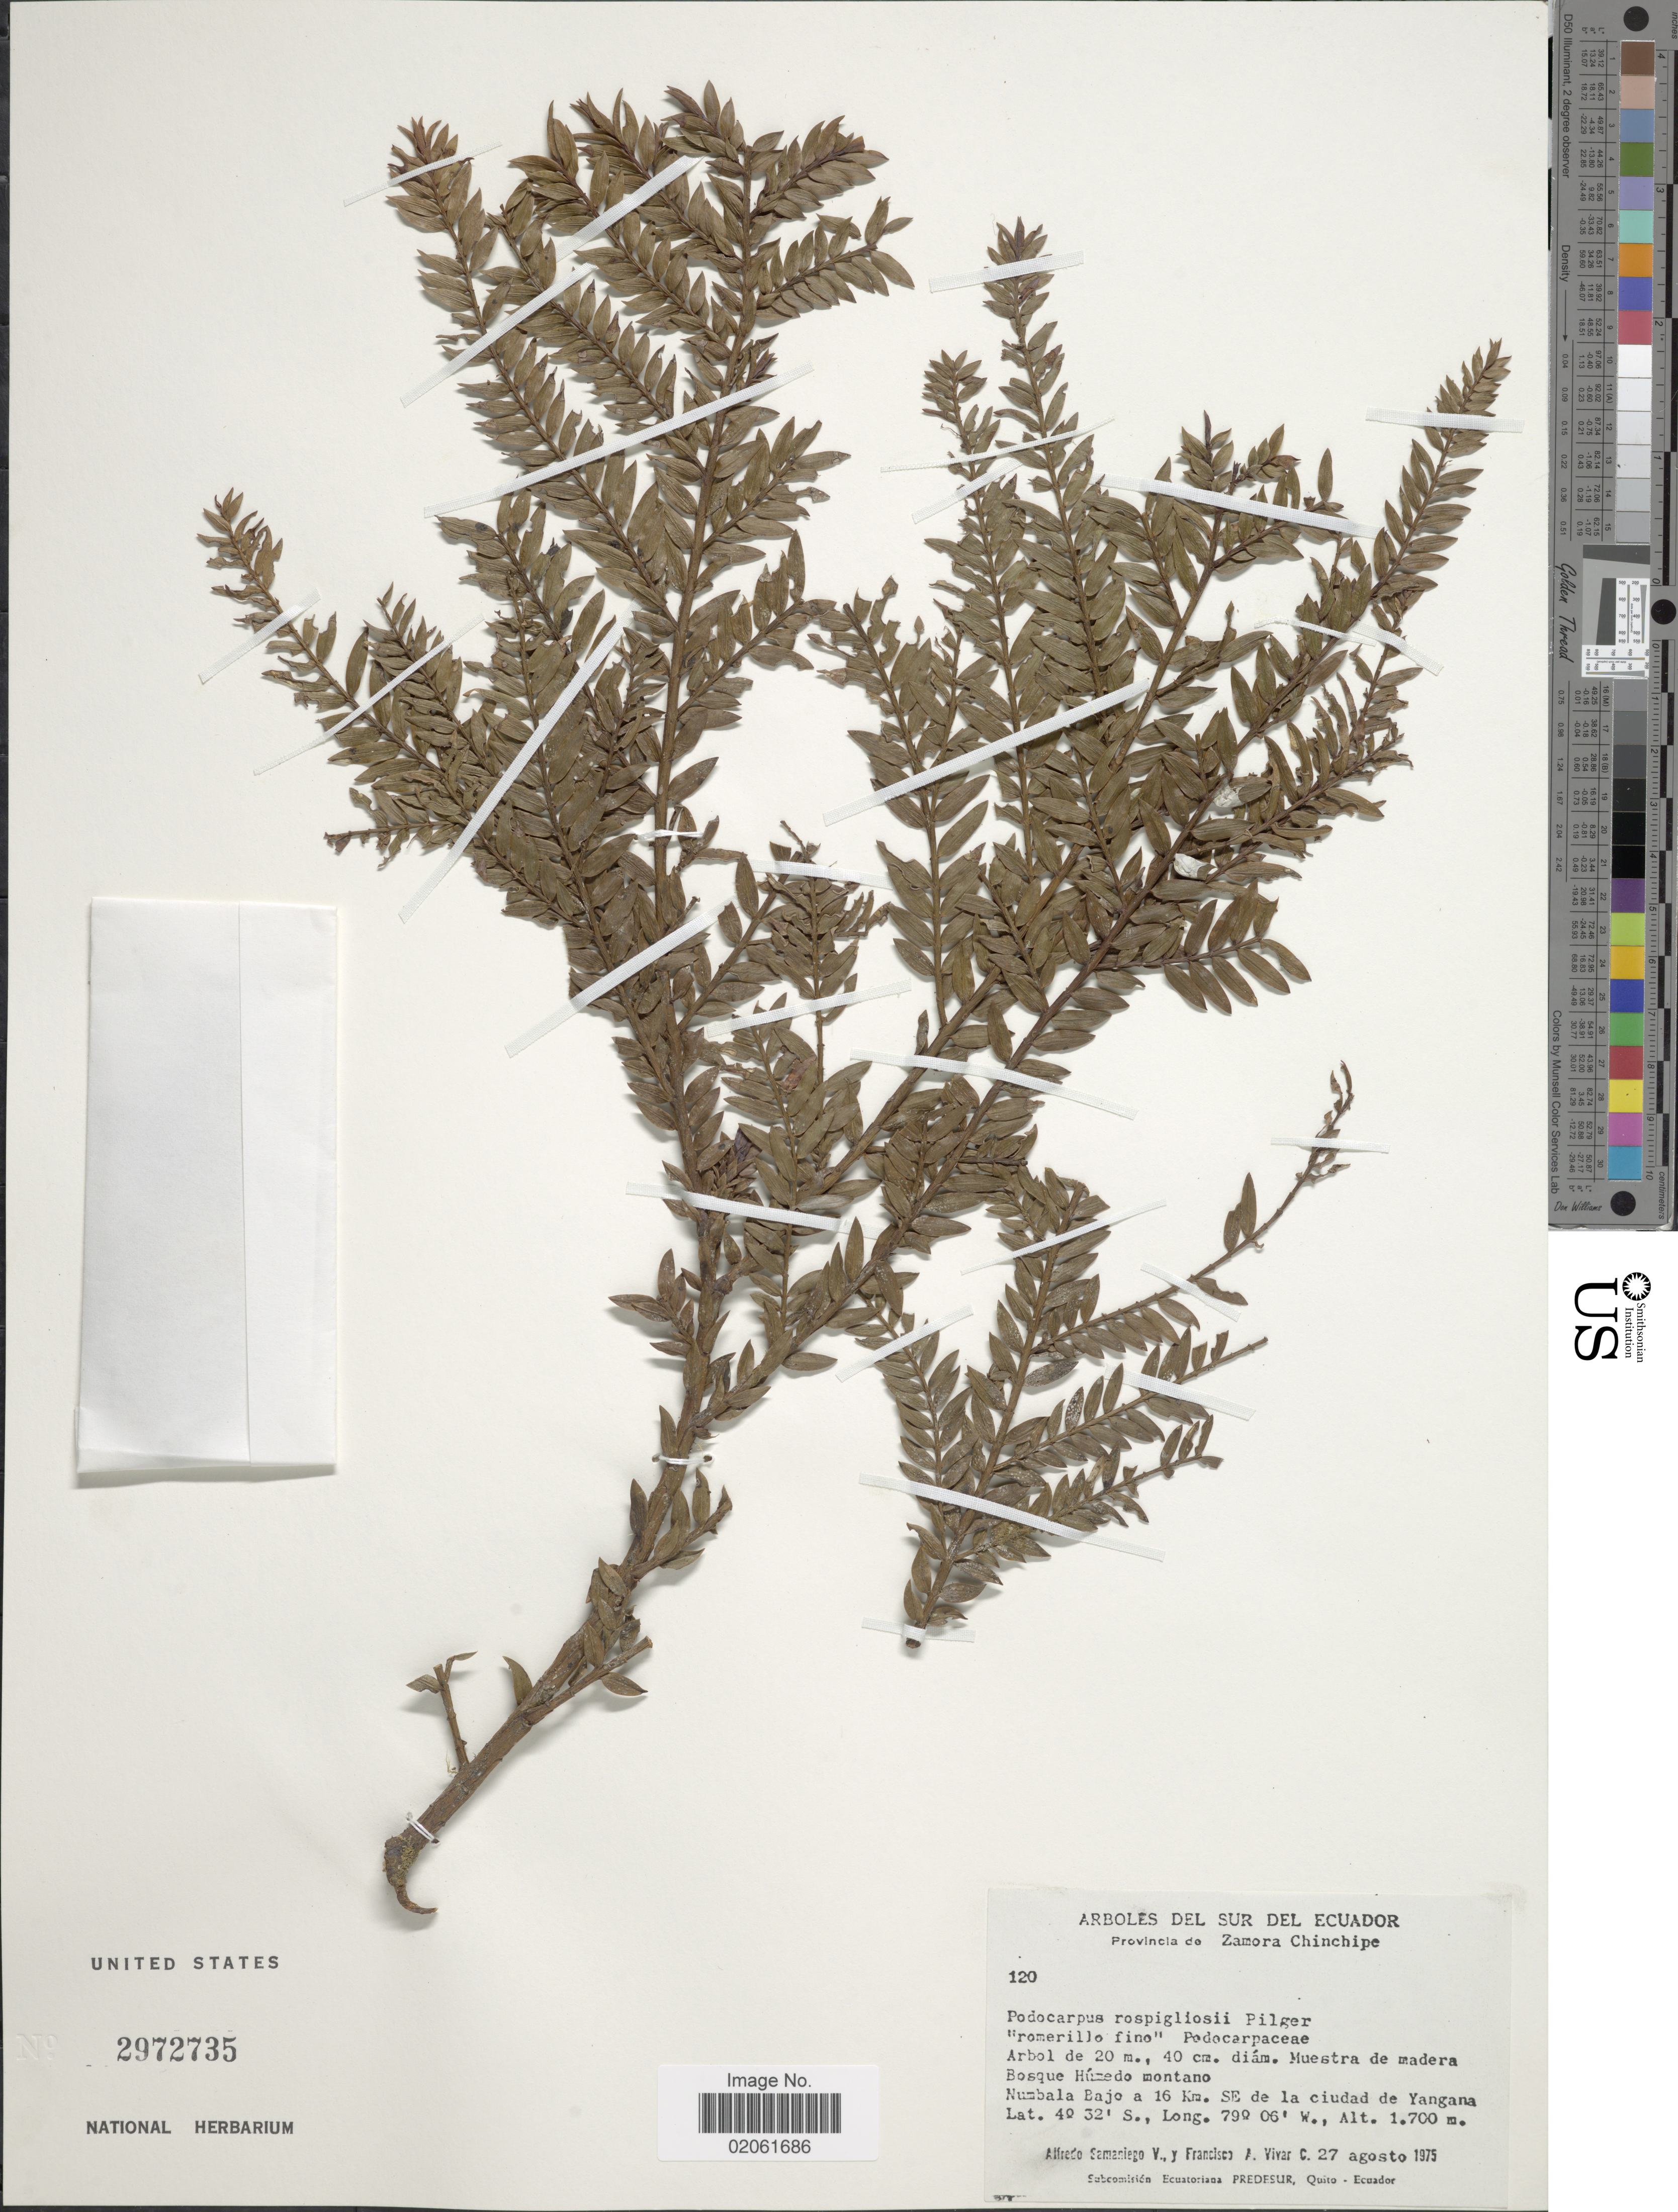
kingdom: Plantae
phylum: Tracheophyta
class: Pinopsida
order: Pinales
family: Podocarpaceae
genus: Podocarpus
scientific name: Podocarpus rospigliosii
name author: Pilg.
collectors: A. V. Samaniego & F. A. Vivar C.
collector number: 120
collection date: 1975-08-27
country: Ecuador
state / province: Zamora-Chinchipe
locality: Numbala Bajo a 16 km. SE de la ciudad de Yangana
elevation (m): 1700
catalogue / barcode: US 2972735